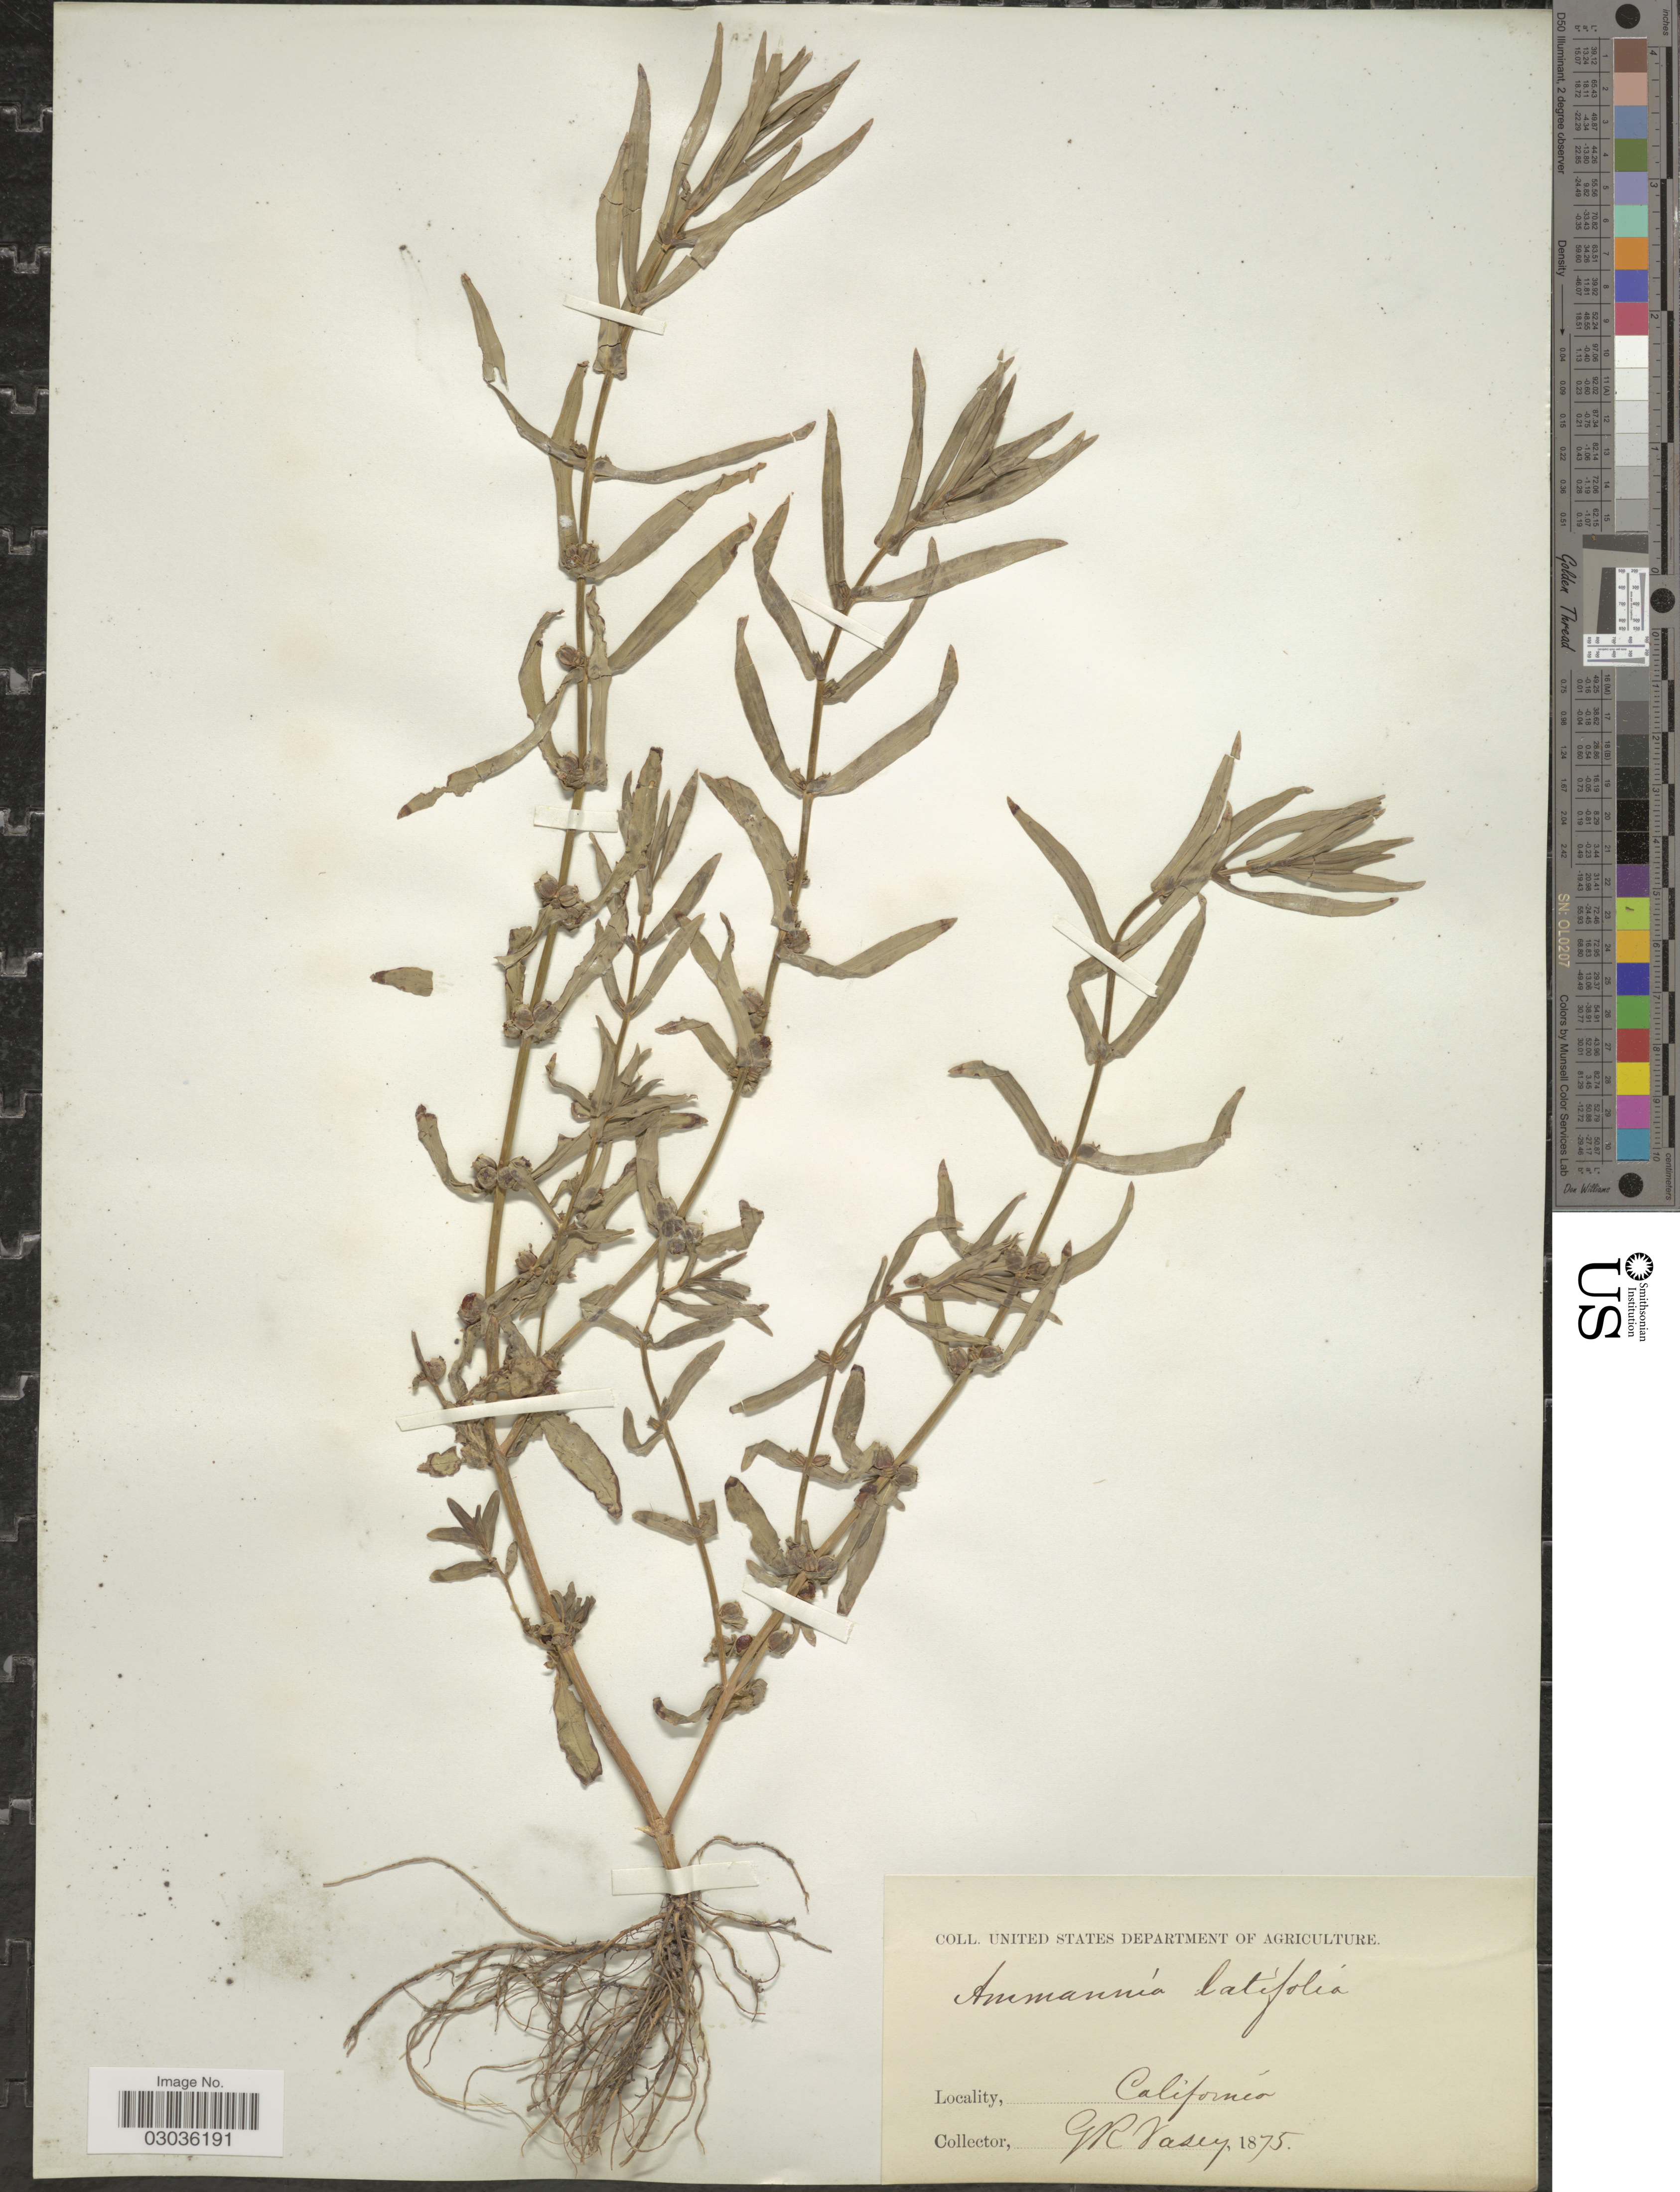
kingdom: Plantae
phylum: Tracheophyta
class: Magnoliopsida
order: Myrtales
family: Lythraceae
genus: Ammannia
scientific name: Ammannia coccinea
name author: Rottb.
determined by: Strong, Mark T., (BOT), Smithsonian Institution - National Museum of Natural History (UNITED STATES)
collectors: G. R. Vasey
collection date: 1875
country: United States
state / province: California